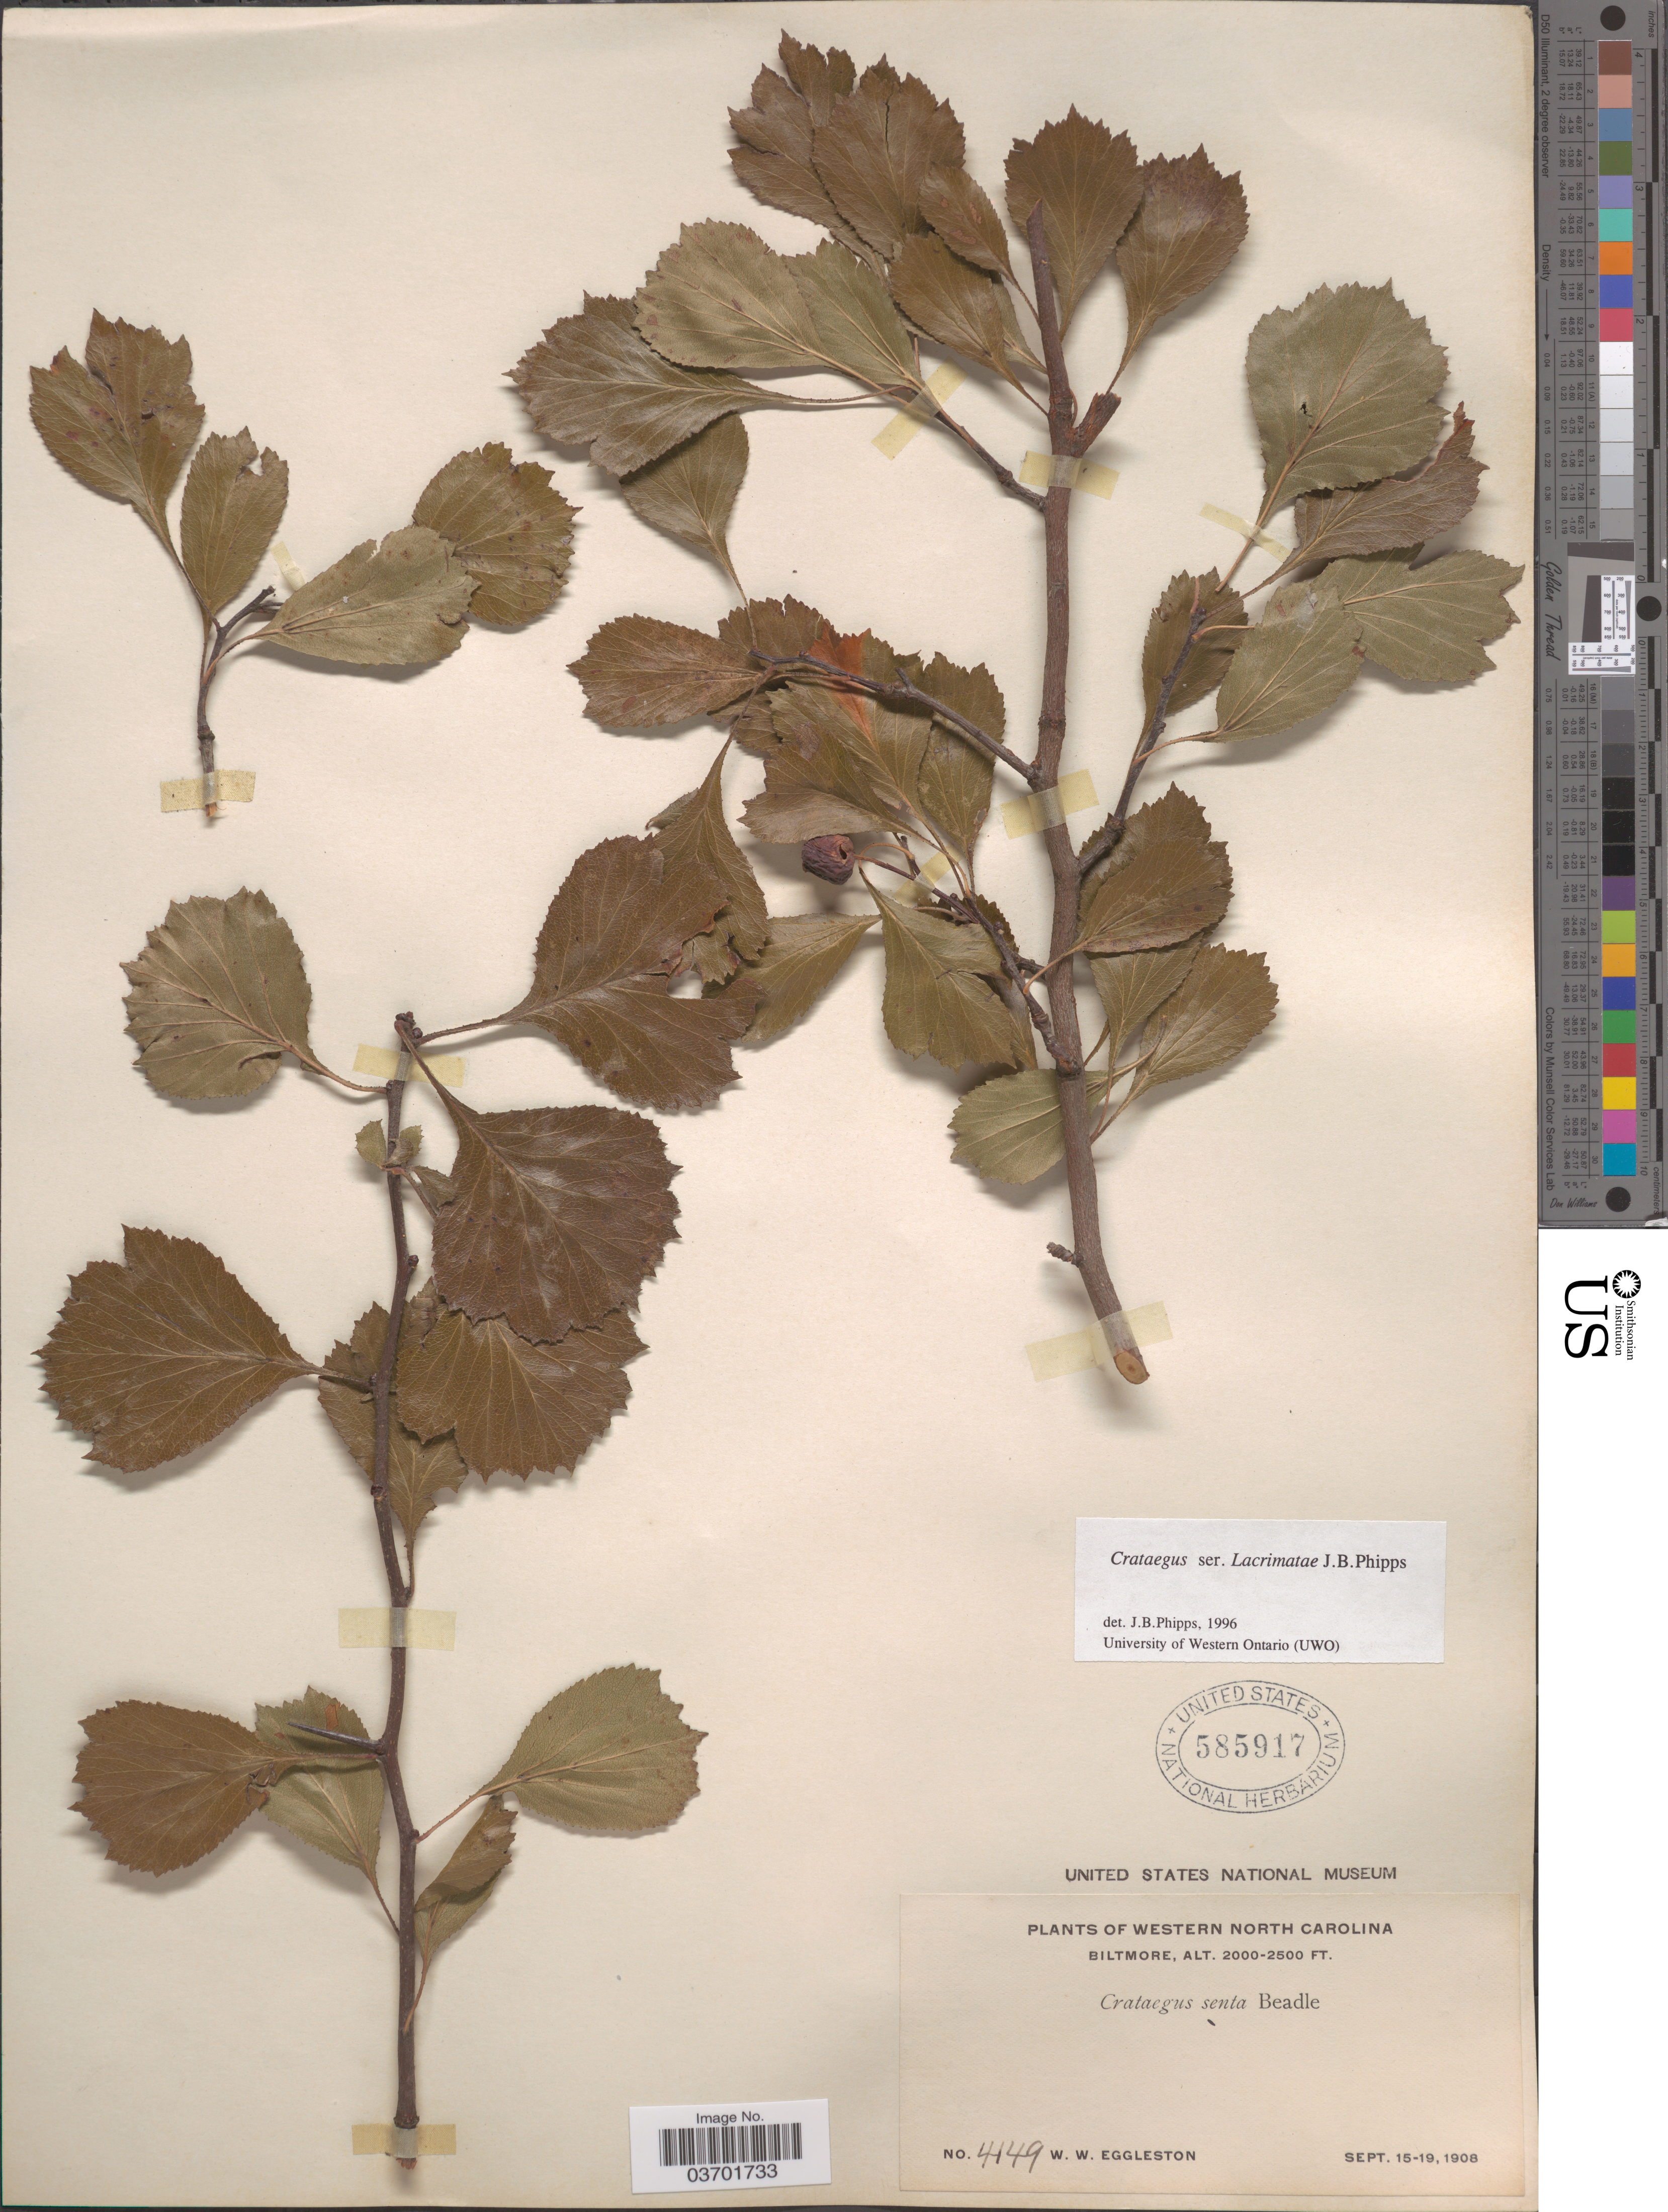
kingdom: Plantae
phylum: Tracheophyta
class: Magnoliopsida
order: Rosales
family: Rosaceae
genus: Crataegus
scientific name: Crataegus senta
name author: Beadle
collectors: W. W. Eggleston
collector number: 4149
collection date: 1908-09-15/1908-09-19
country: United States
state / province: North Carolina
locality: Western North Carolina. Biltmore.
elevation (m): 610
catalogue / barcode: US 585917